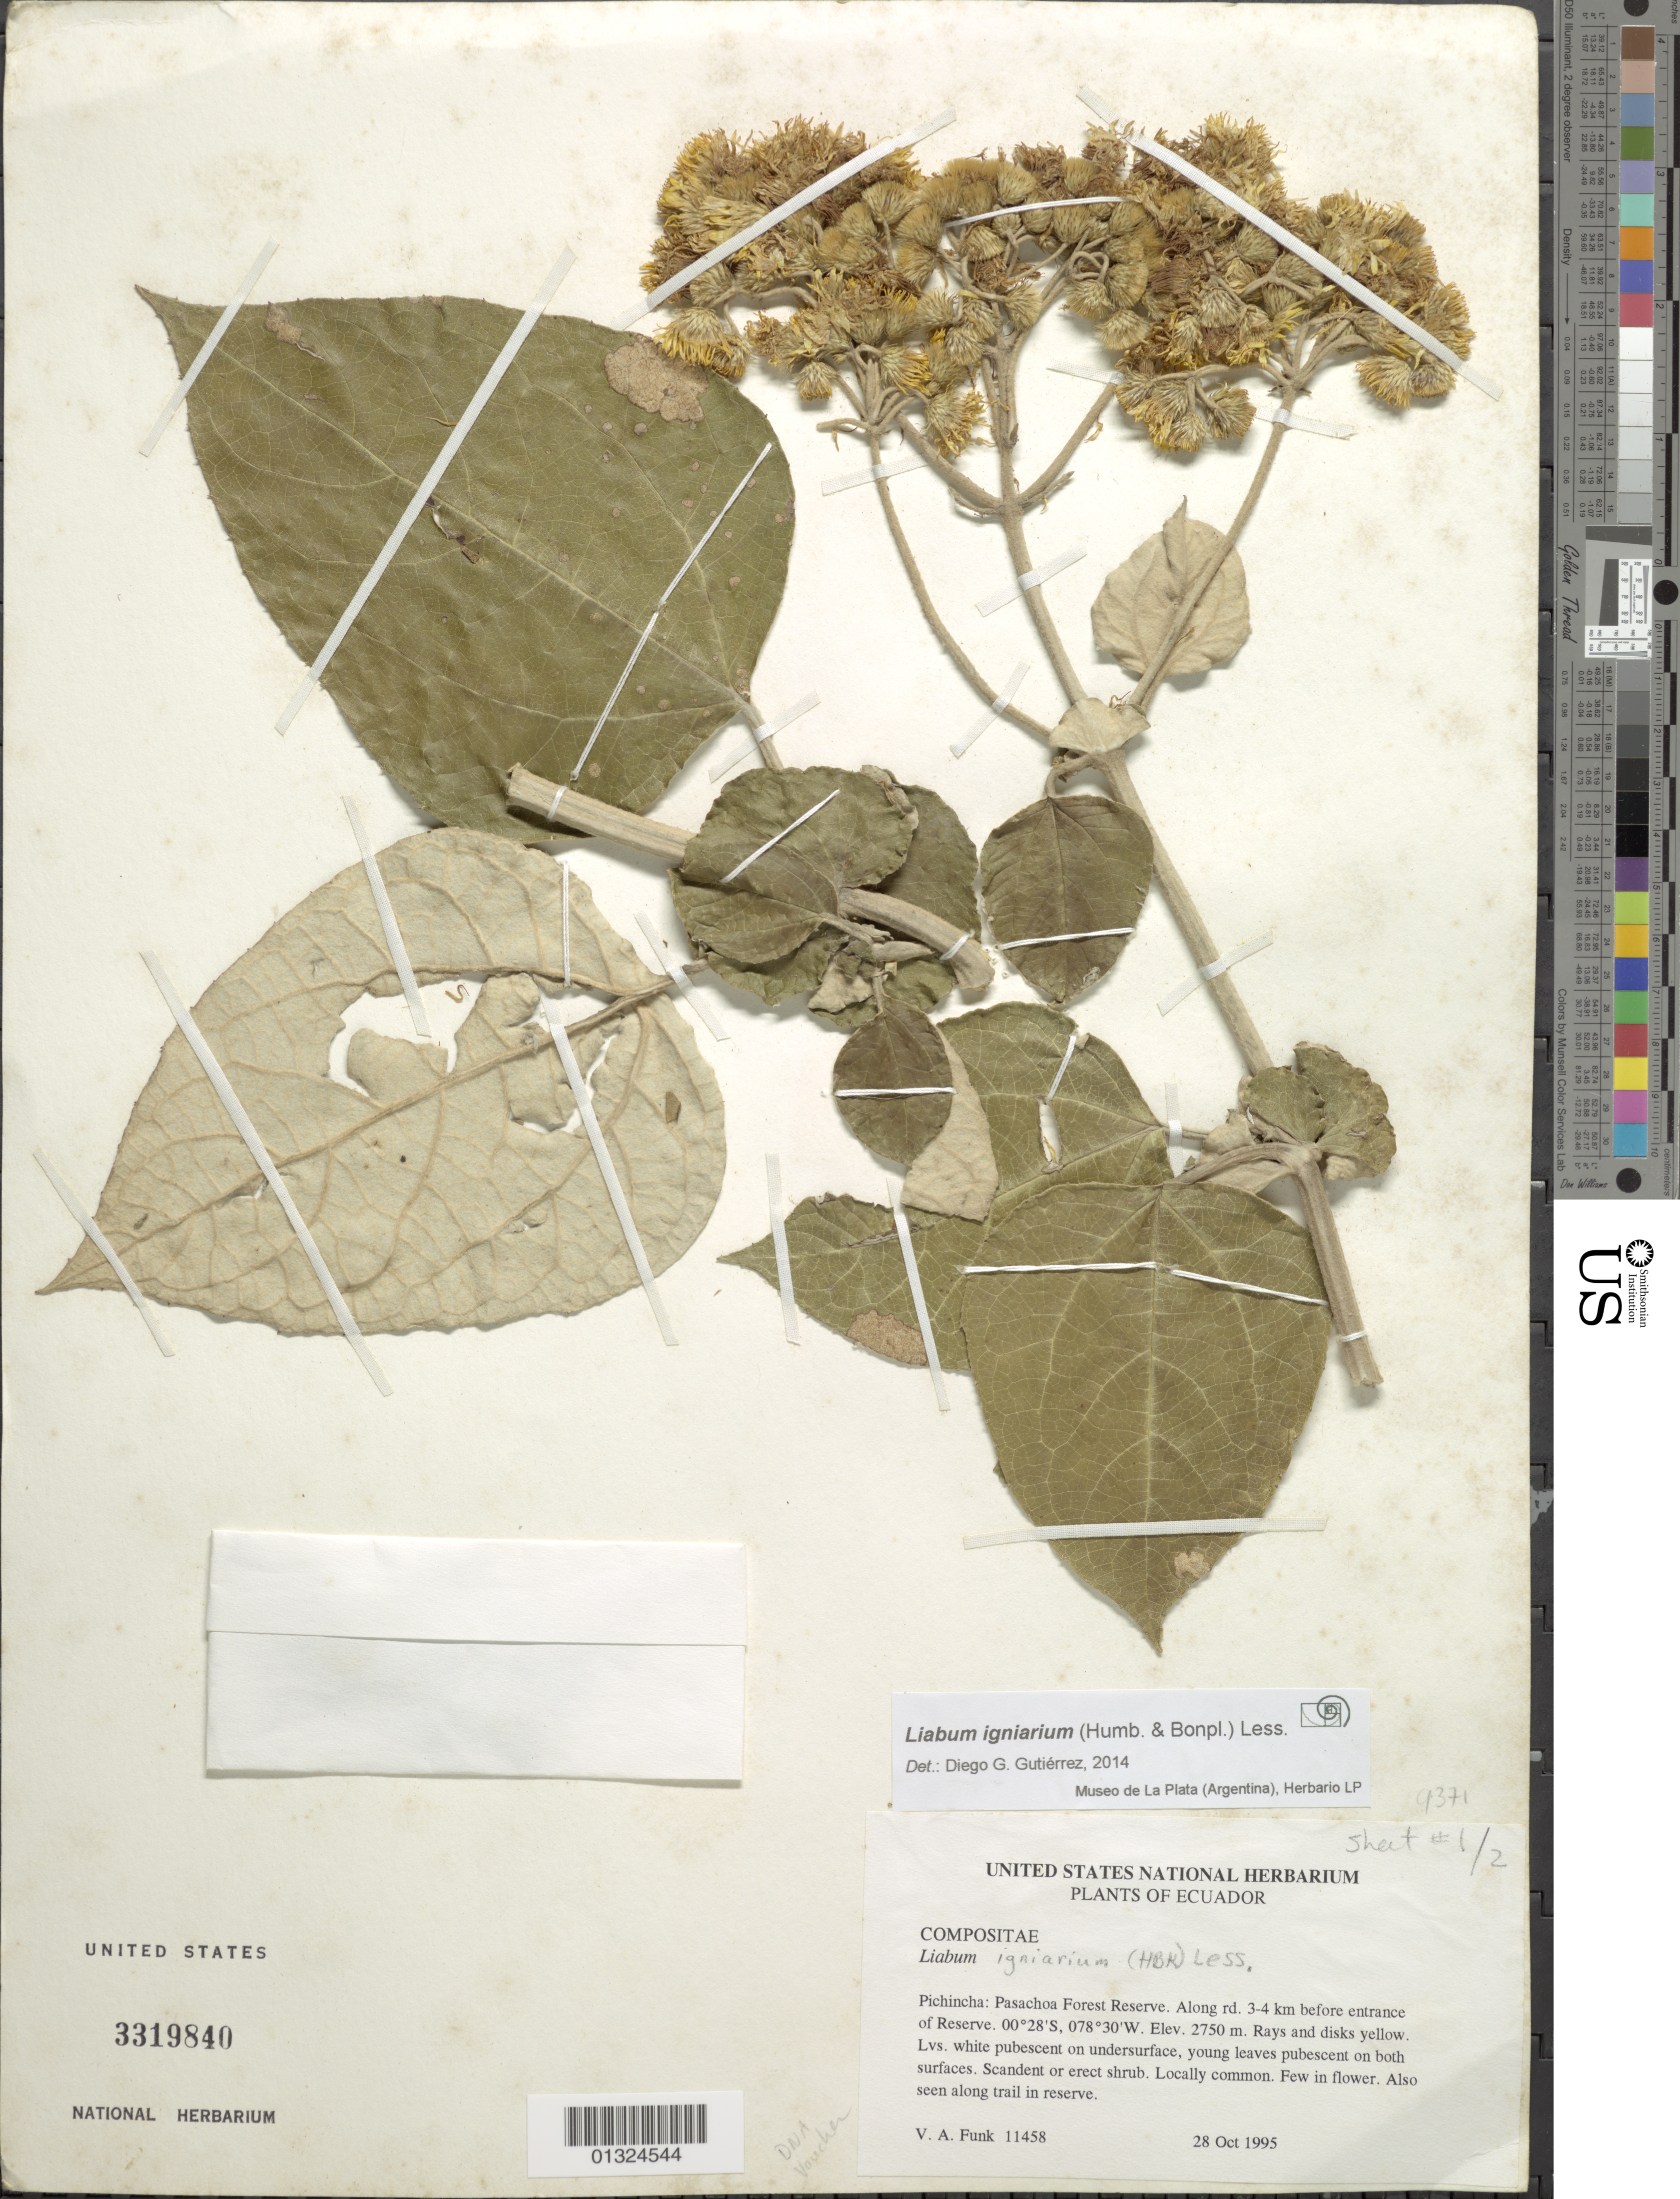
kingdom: Plantae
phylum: Tracheophyta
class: Magnoliopsida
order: Asterales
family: Asteraceae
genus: Liabum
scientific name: Liabum igniarium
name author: Less.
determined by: Gutierrez, D. G.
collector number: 11458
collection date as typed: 28 October 1995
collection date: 1995-10-28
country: Ecuador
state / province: Pichincha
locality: Pasachoa Forest Reserve. along road 3-4 km before entrance of Reserve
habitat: Along trail in reserve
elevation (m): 2900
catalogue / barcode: US 3319840